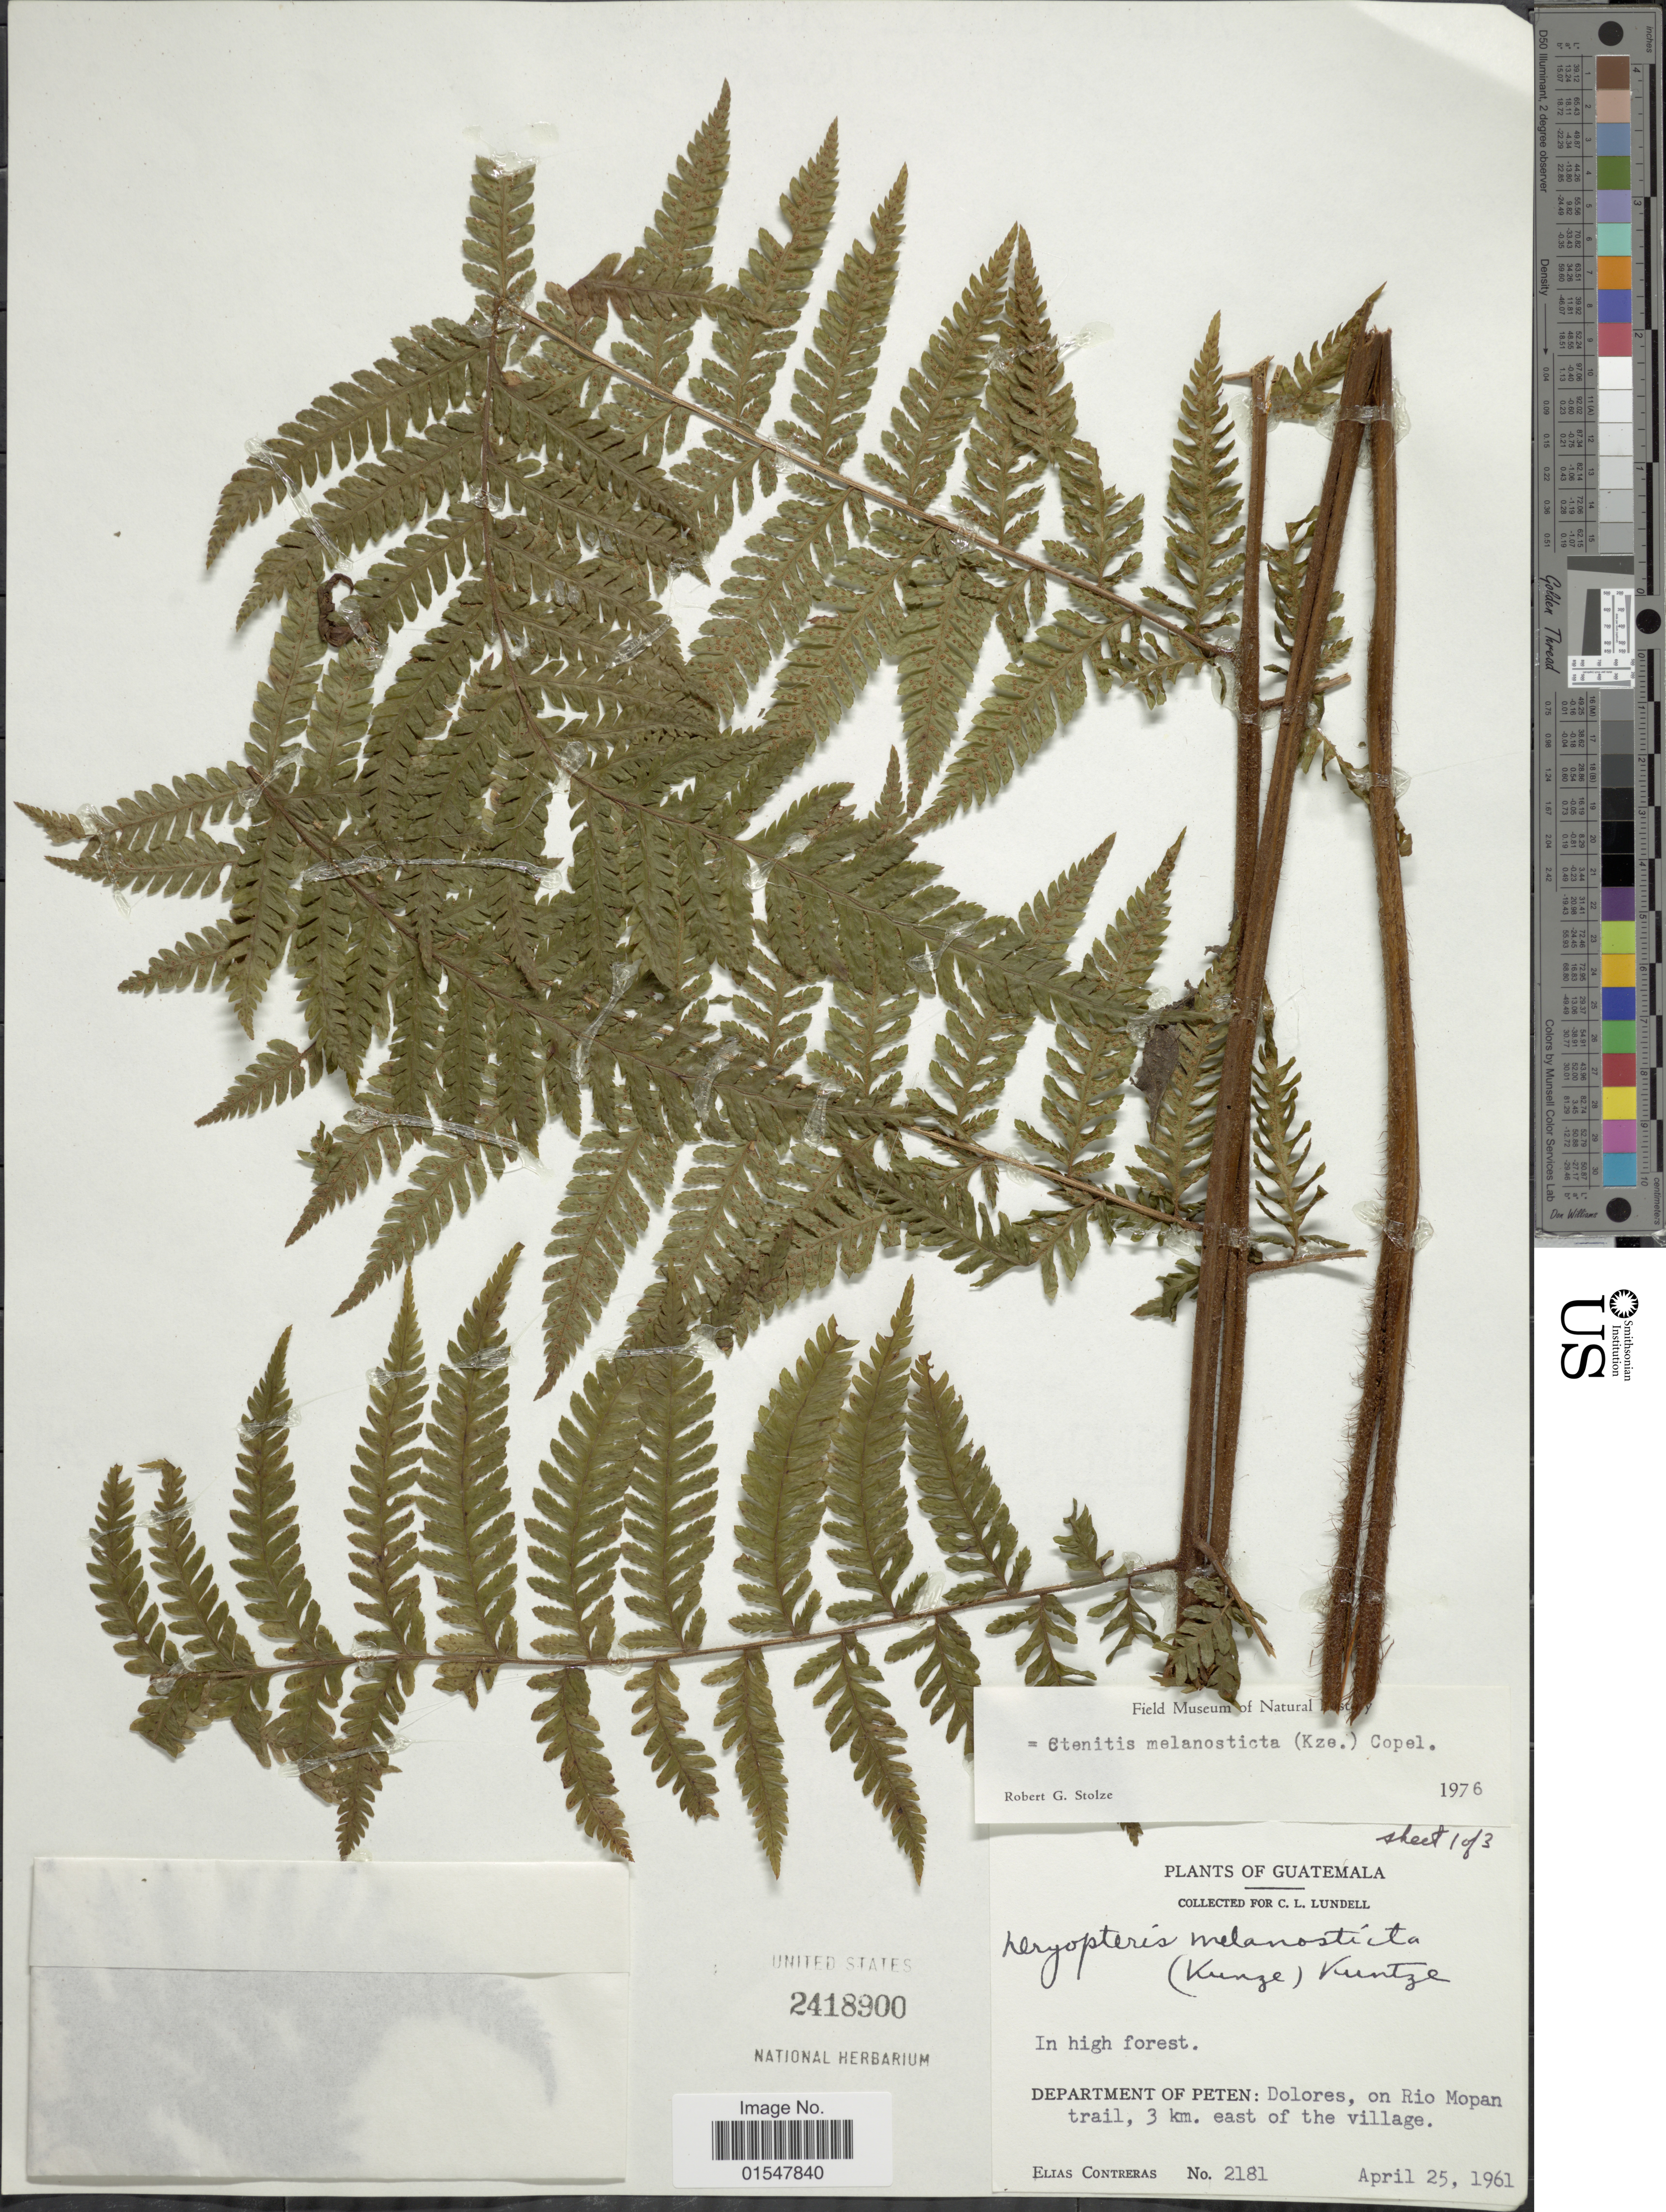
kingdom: Plantae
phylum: Tracheophyta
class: Polypodiopsida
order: Polypodiales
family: Dryopteridaceae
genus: Ctenitis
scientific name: Ctenitis melanosticta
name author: (Kunze) Copel.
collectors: E. Contreras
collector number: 2182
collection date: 1961-04-25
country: Guatemala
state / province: El Petén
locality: Guatemala, Department of Peten: Dolors, on Rio Mopan trail, 3 km. east of the village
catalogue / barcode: US 2418900